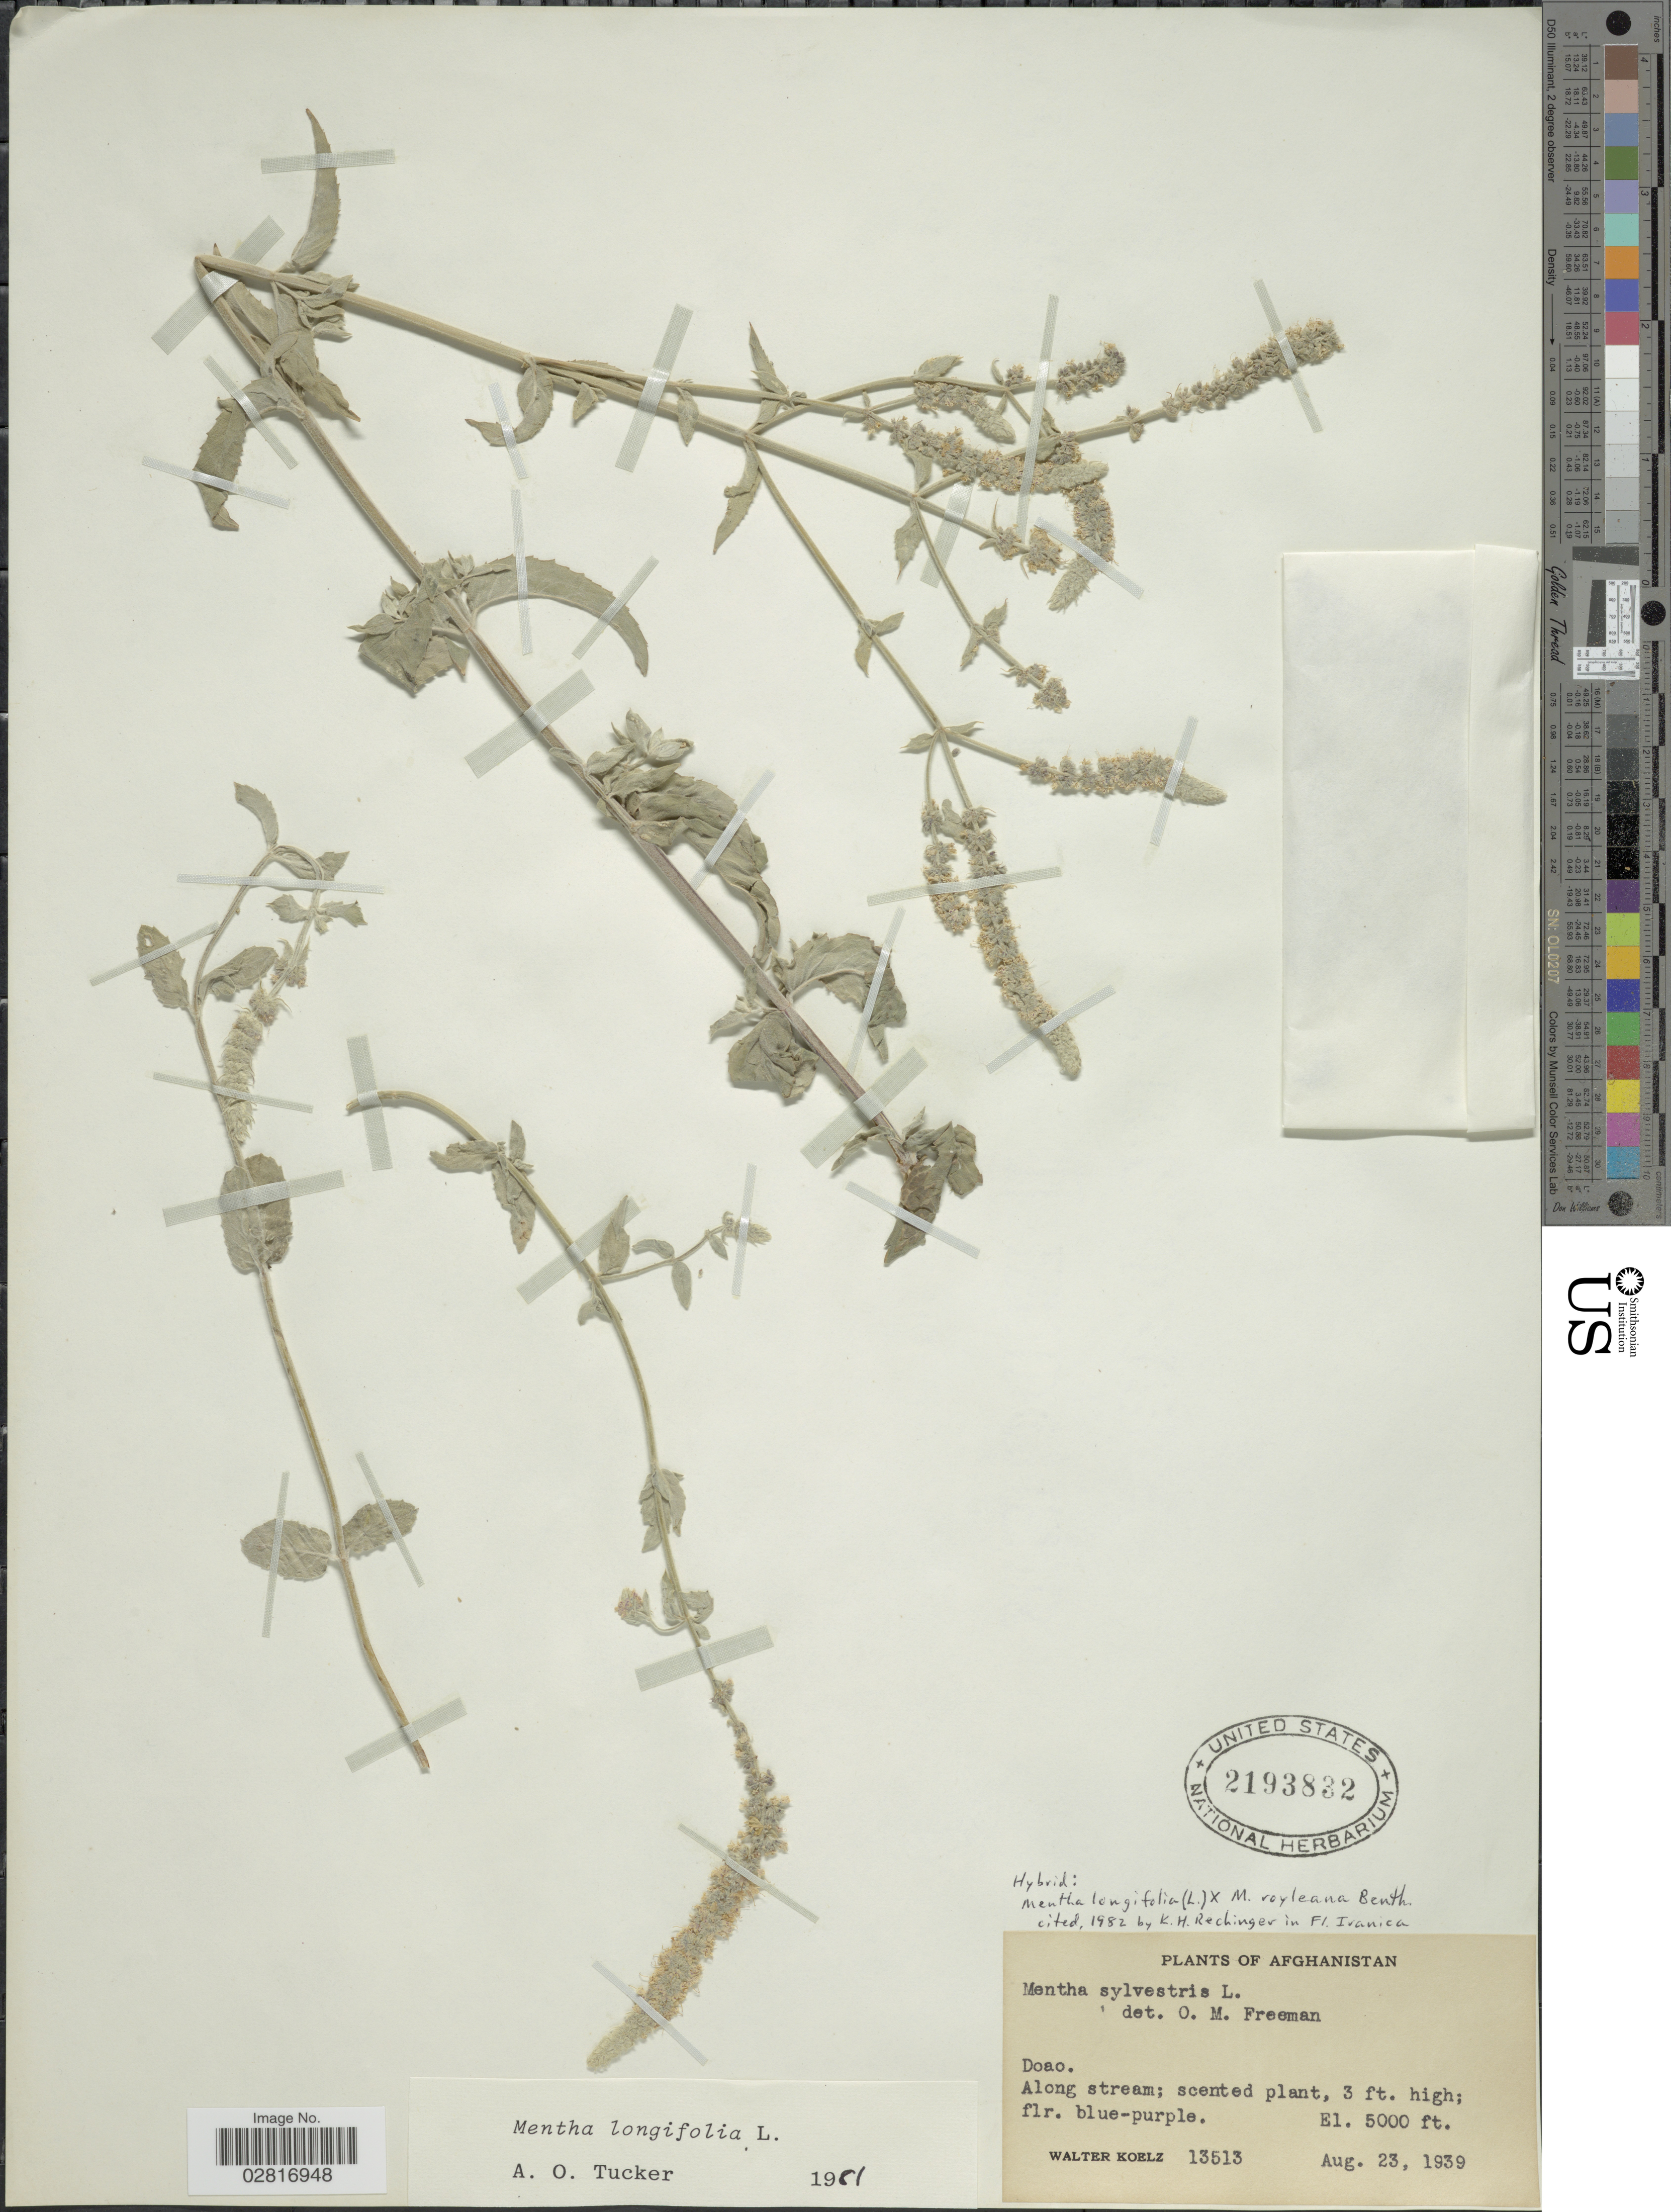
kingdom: Plantae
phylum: Tracheophyta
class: Magnoliopsida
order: Lamiales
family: Lamiaceae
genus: Mentha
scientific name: Mentha longifolia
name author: (L.) L.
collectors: W. N. Koelz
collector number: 13513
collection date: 1939-08-23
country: Afghanistan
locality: Doao.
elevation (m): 1524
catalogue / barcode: US 2193832